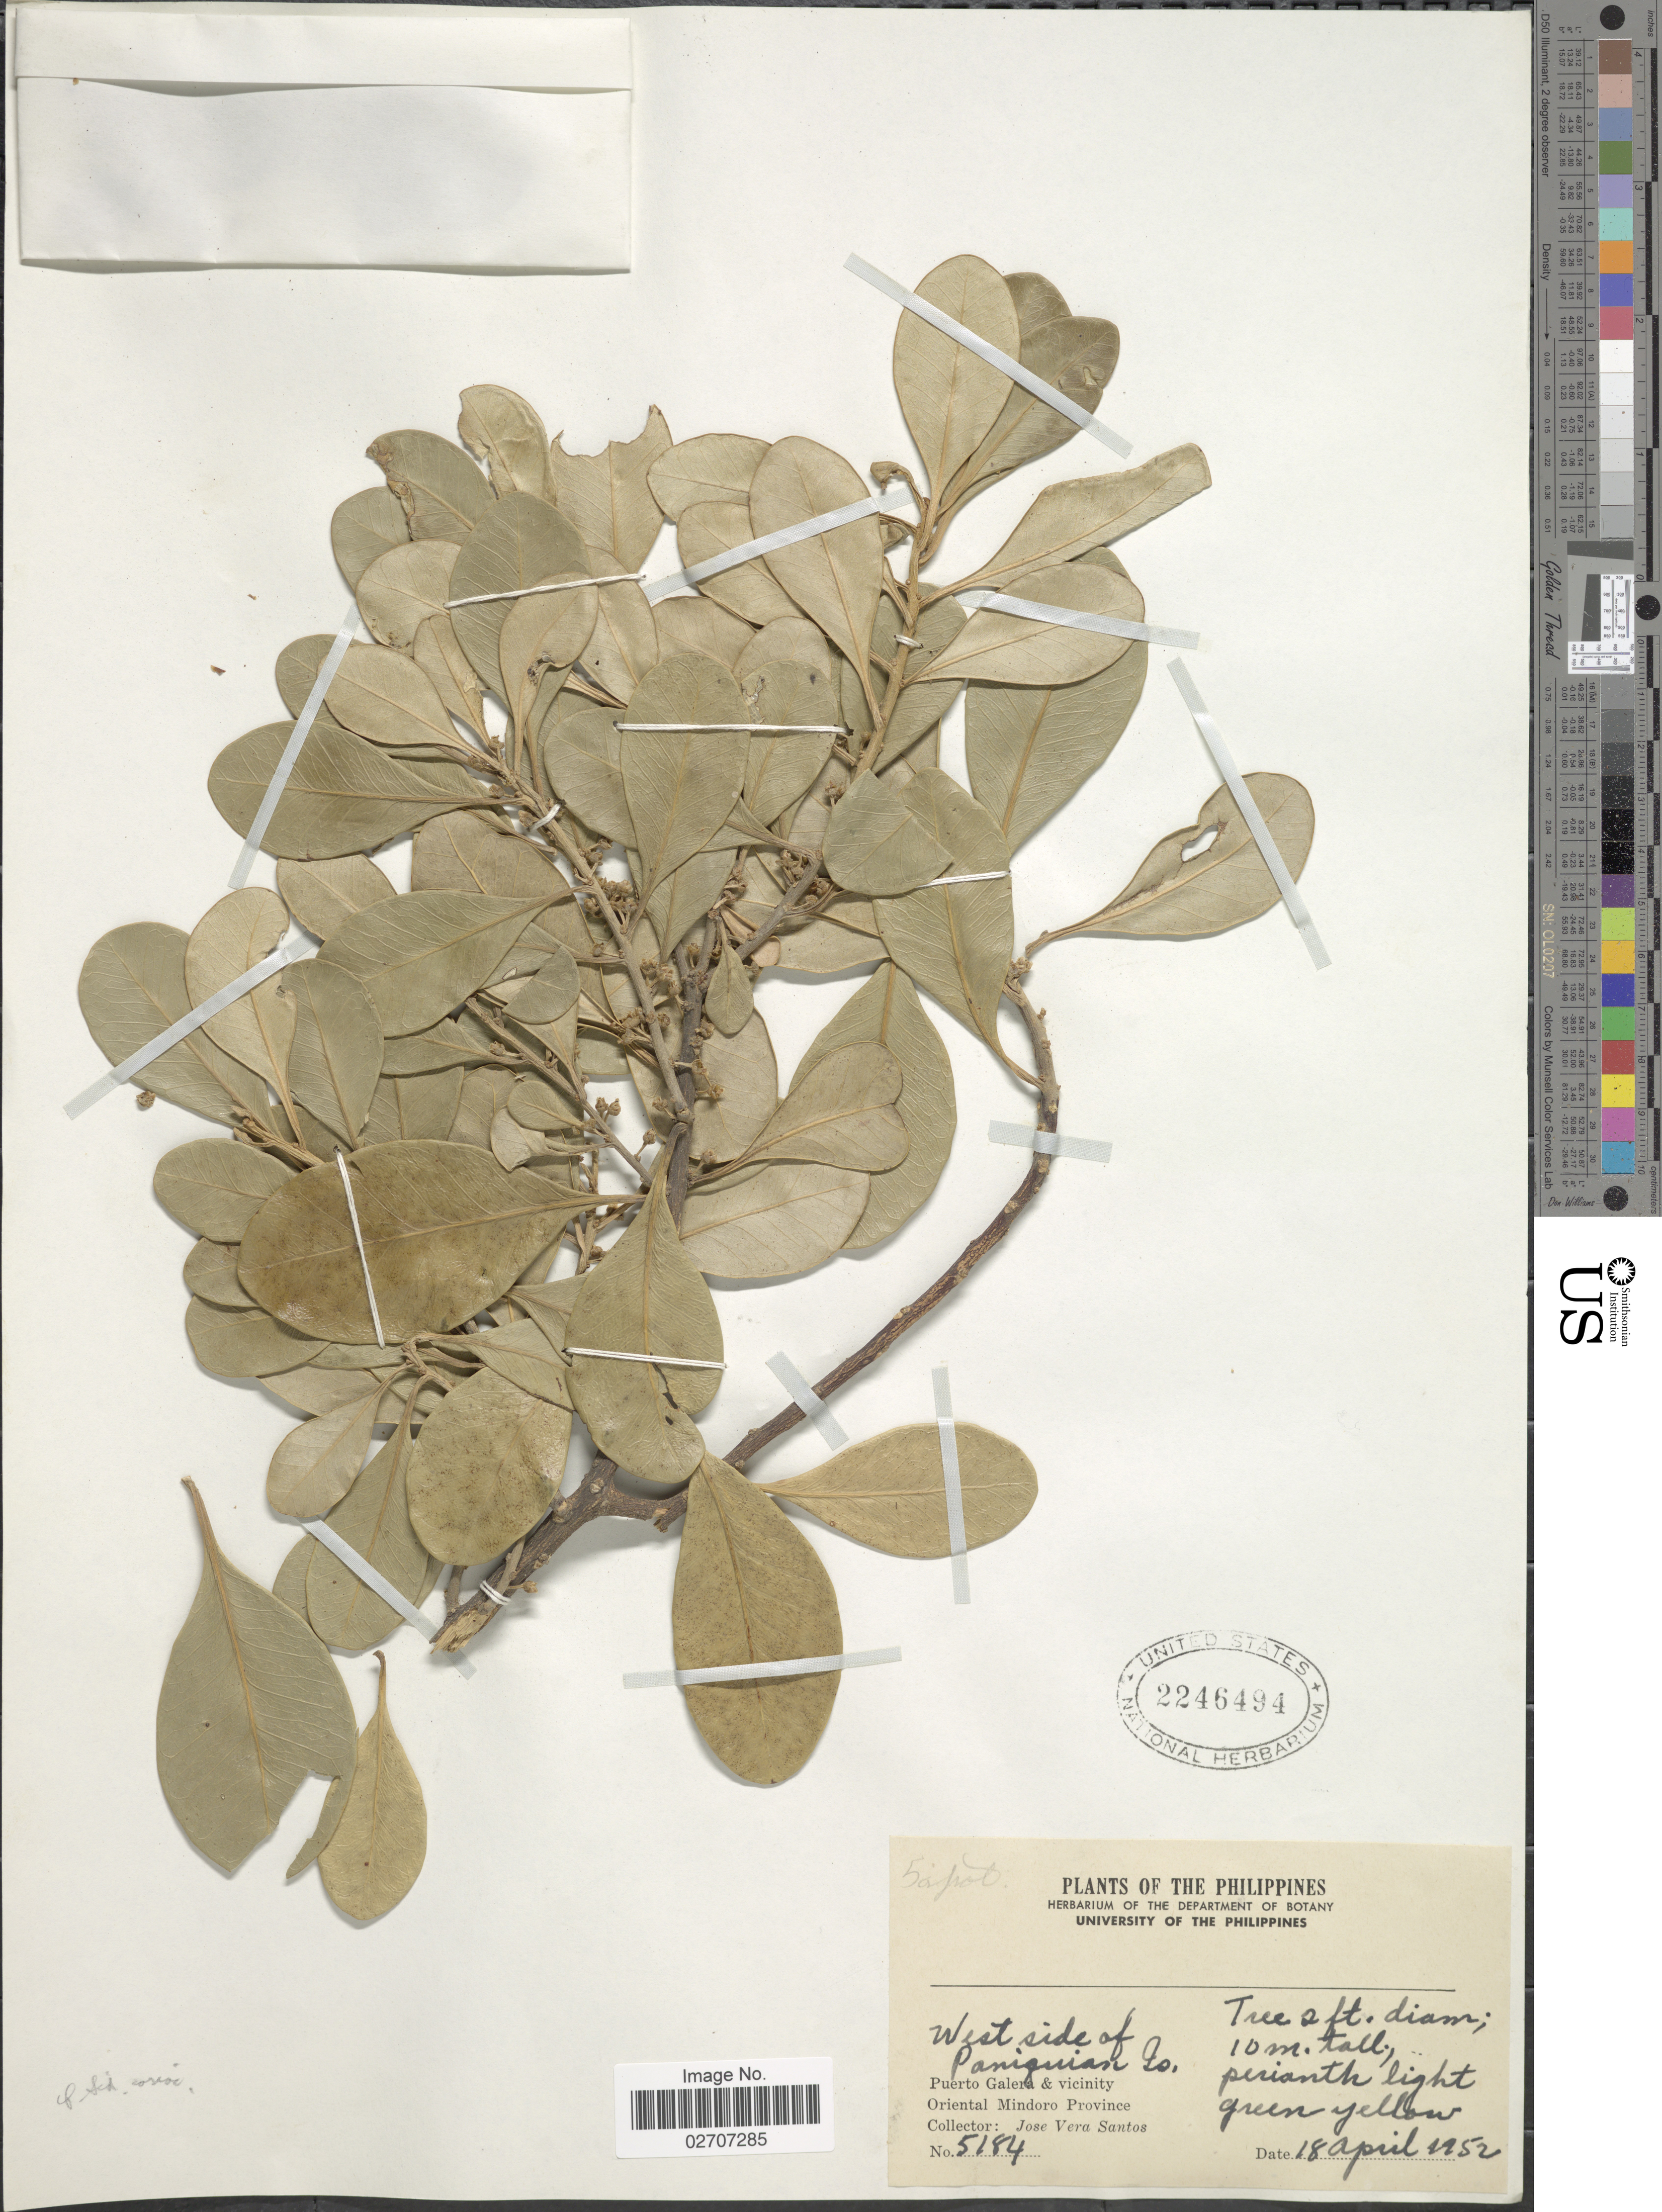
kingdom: Plantae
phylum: Tracheophyta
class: Magnoliopsida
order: Ericales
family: Sapotaceae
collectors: J. Santos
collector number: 5184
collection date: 1952-04-18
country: Philippines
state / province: Mimaropa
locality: West side of Paniguian Is, Puerto Galera & vicinity , Oriental Mindoro Province.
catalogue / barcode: US 2246494